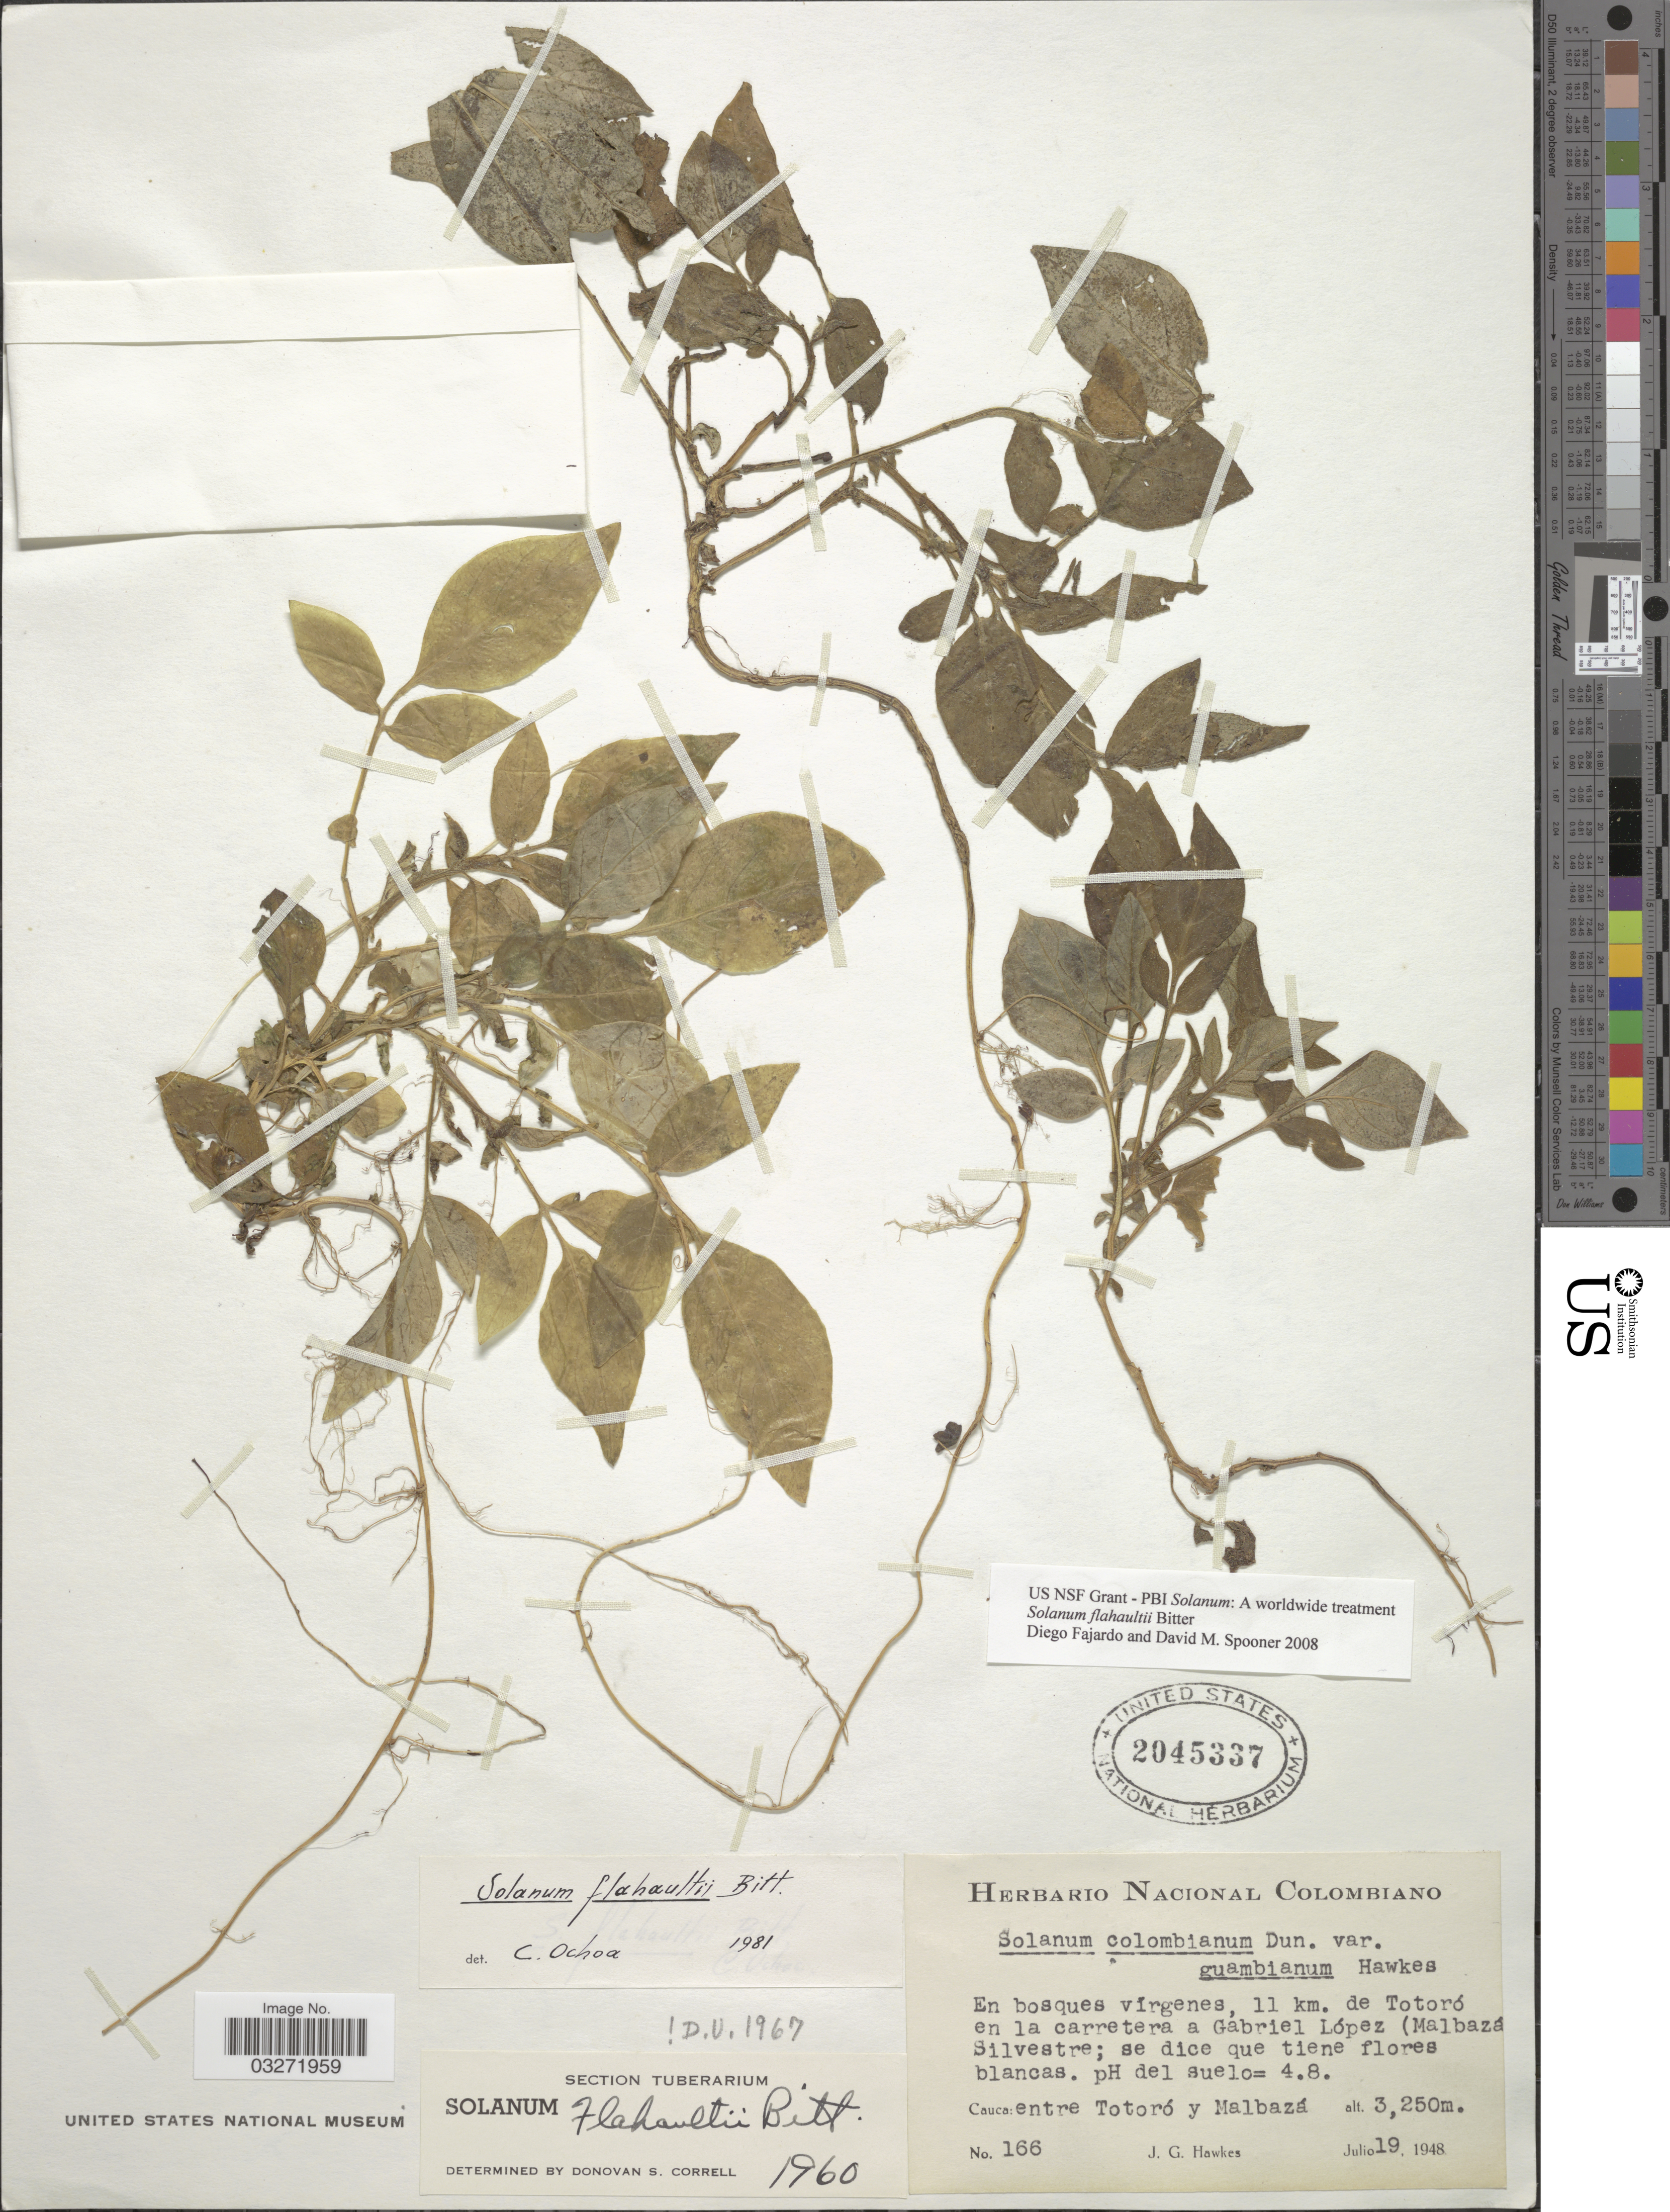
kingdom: Plantae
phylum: Tracheophyta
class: Magnoliopsida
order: Solanales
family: Solanaceae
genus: Solanum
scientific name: Solanum flahaultii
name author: Bitter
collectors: J. Hawkes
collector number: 166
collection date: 1948-07-19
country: Colombia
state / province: Cauca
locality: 11 km. de Totoró en la carretera a Gabriel López (Malbazá Silvestre). Cauca: entre Totoró y Malbazá.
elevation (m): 3250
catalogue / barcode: US 2045337